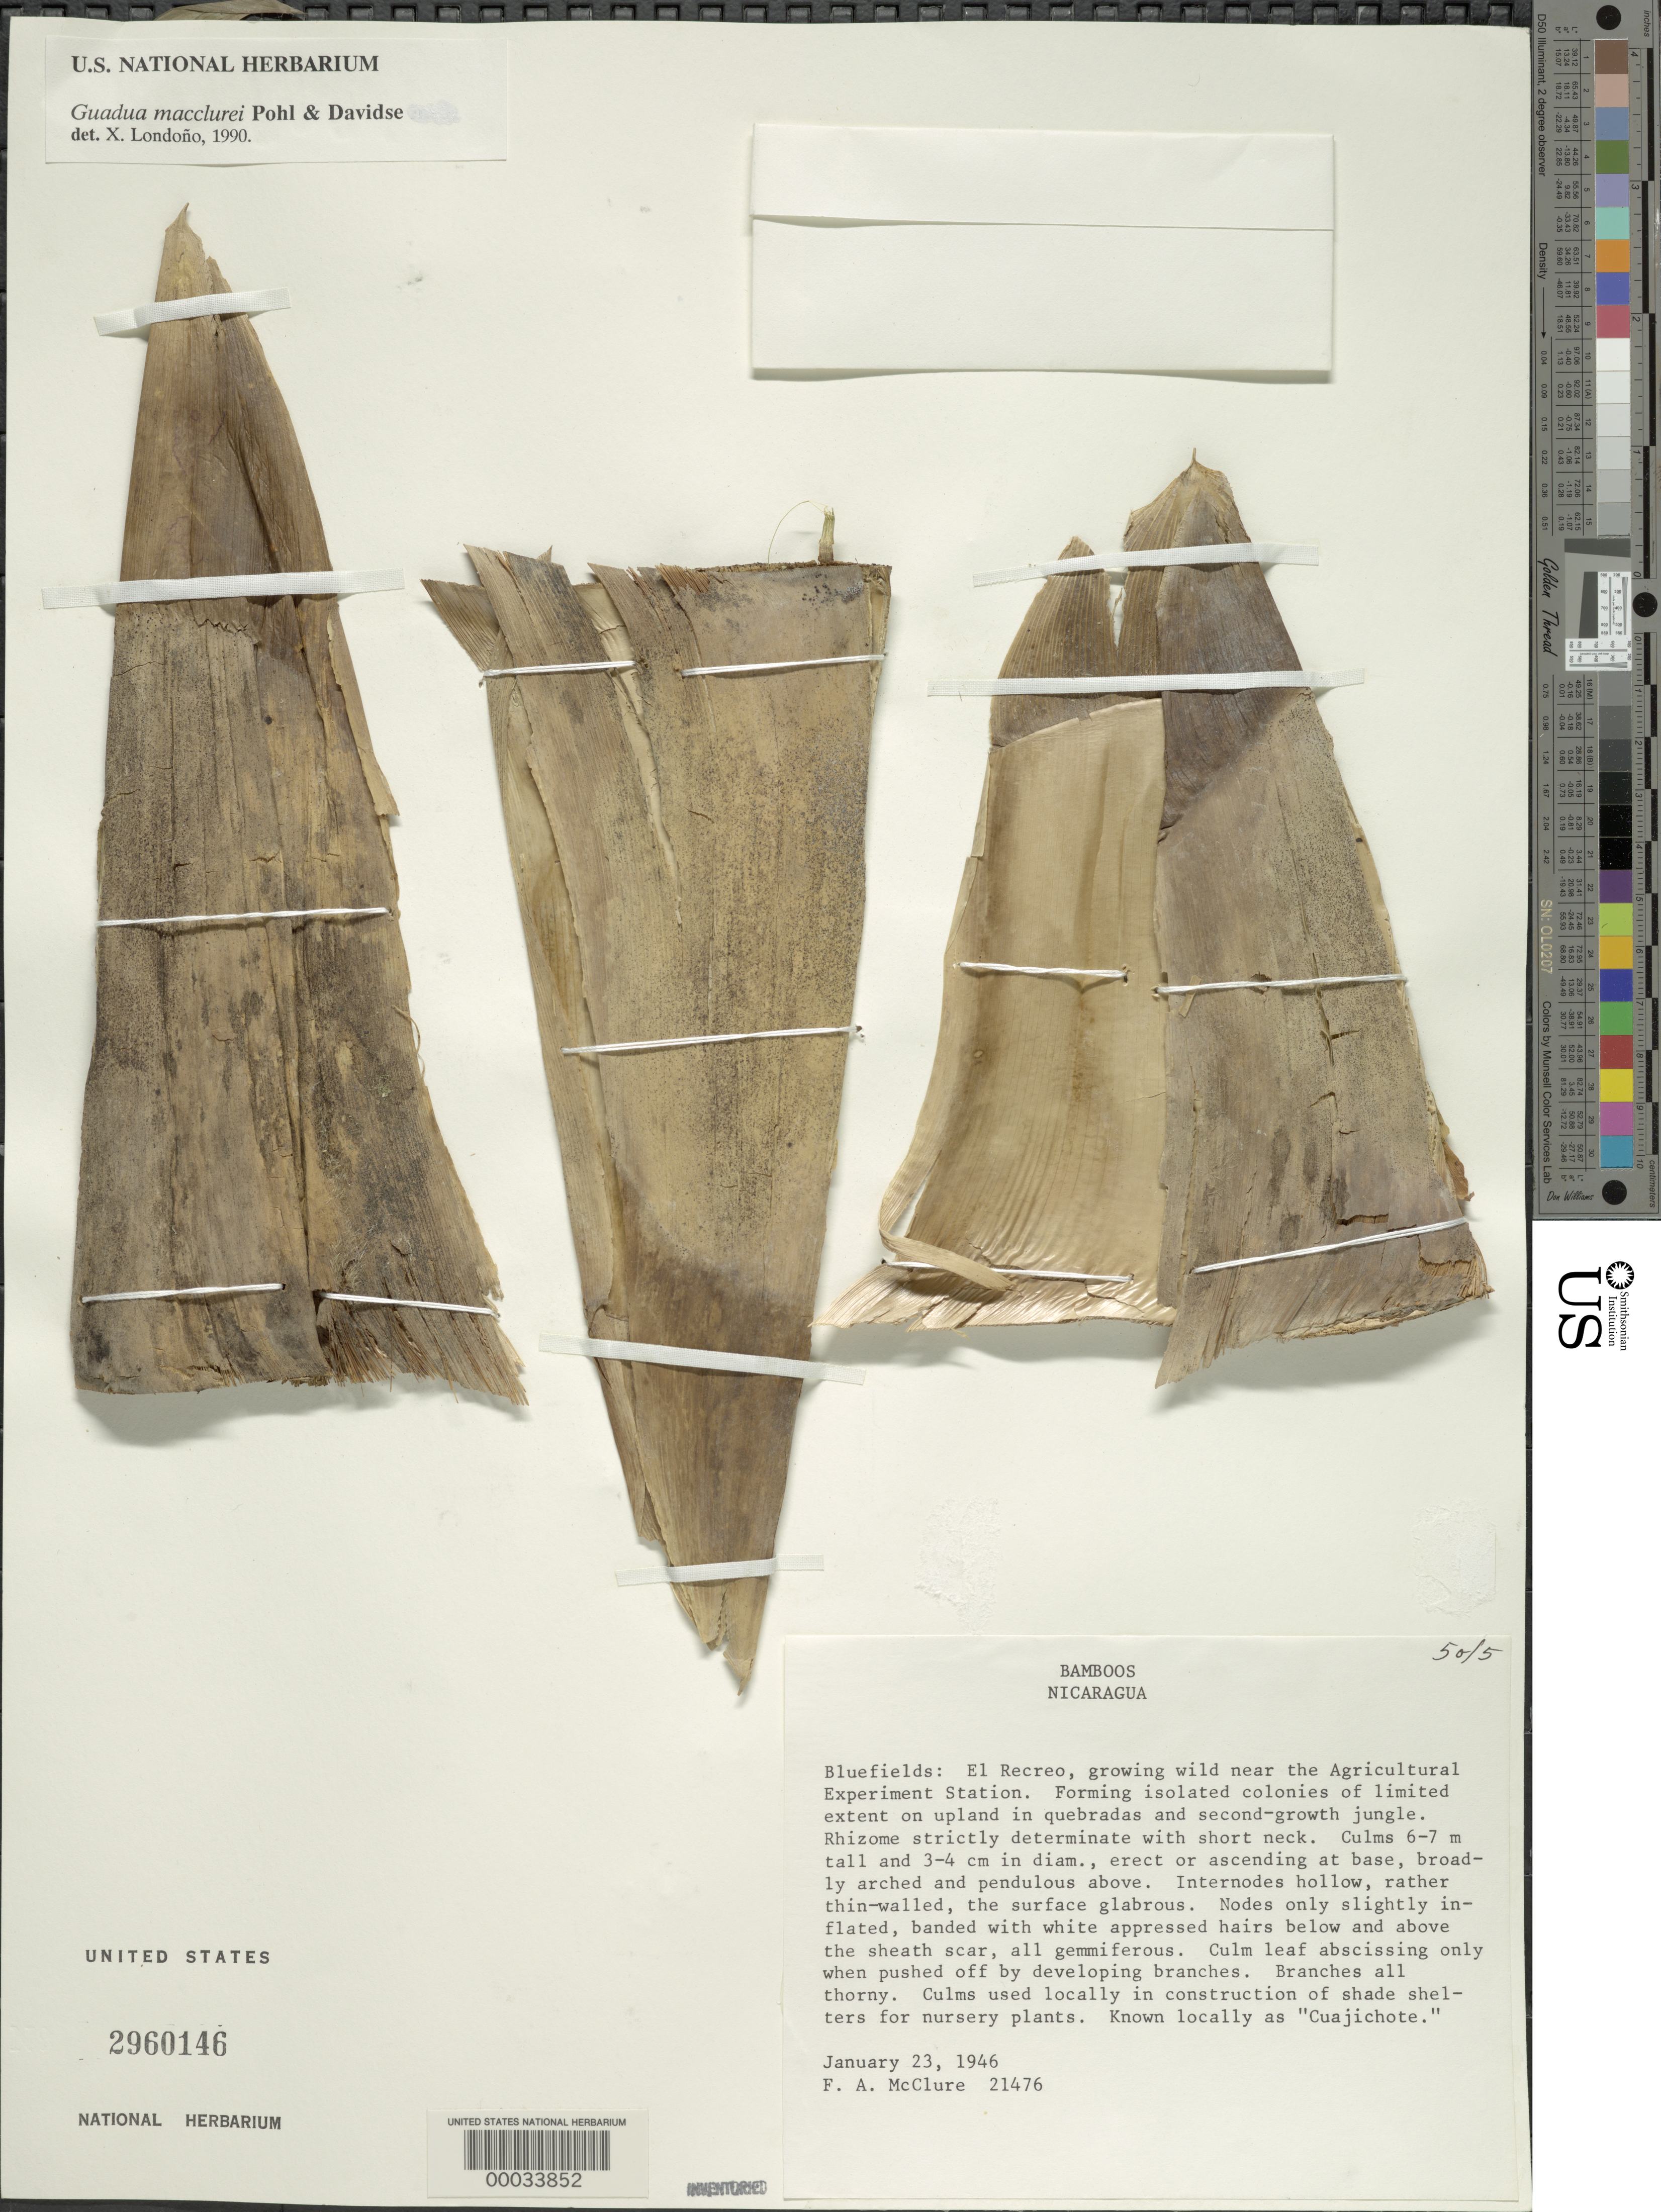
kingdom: Plantae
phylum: Tracheophyta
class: Liliopsida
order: Poales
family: Poaceae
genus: Guadua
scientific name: Guadua macclurei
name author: R.W. Pohl & Davidse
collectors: F. A. McClure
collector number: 21476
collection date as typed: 23 Jan 1946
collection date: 1946-01-23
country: Nicaragua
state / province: Atlántico Sur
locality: Bluefields: el recreo, agr. expt. st.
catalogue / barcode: US 2960146